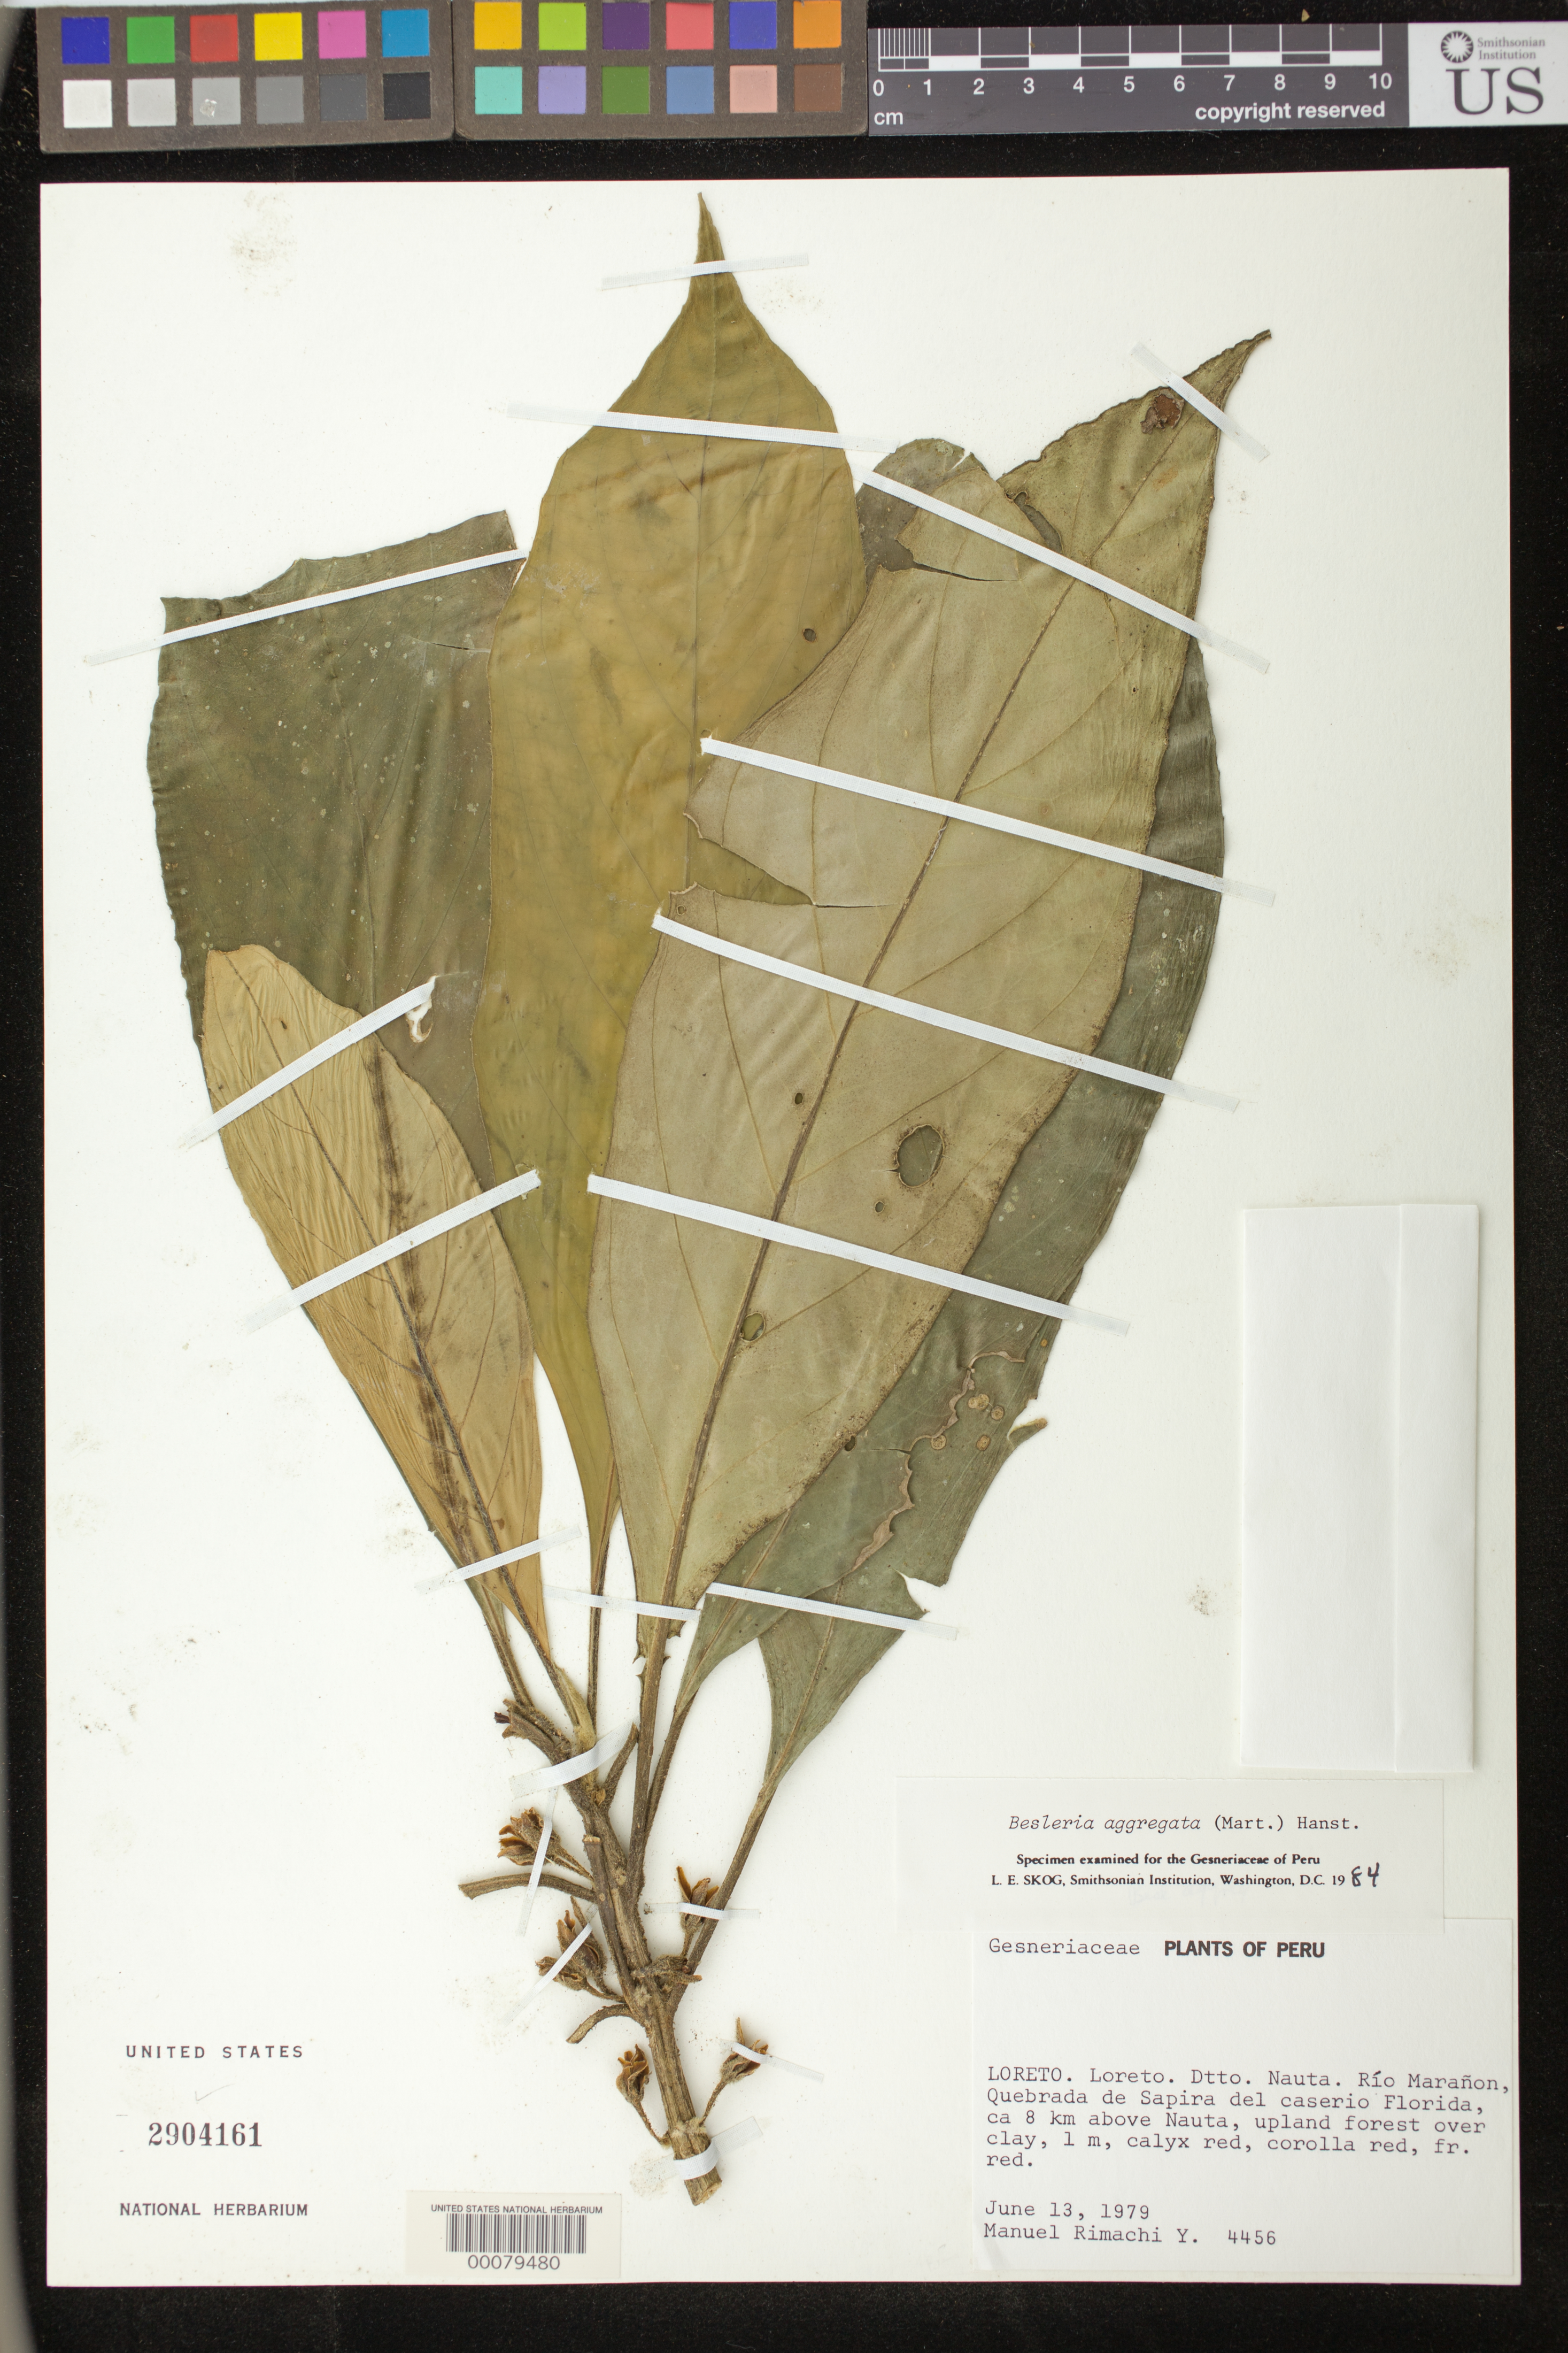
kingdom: Plantae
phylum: Tracheophyta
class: Magnoliopsida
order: Lamiales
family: Gesneriaceae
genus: Besleria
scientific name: Besleria aggregata var. aggregata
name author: (Mart.) Hanst.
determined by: Skog, Laurence E.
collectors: M. Rimachi Y.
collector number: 4456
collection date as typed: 13 Jun 1979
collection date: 1979-06-13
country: Peru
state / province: Loreto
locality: Prov. Loreto; Dtto Nauta, Río Marañon, Quebrada de Sapira del caserio Florida, ca. 8 km above Nauta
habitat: Upland forest over clay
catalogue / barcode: US 2904161